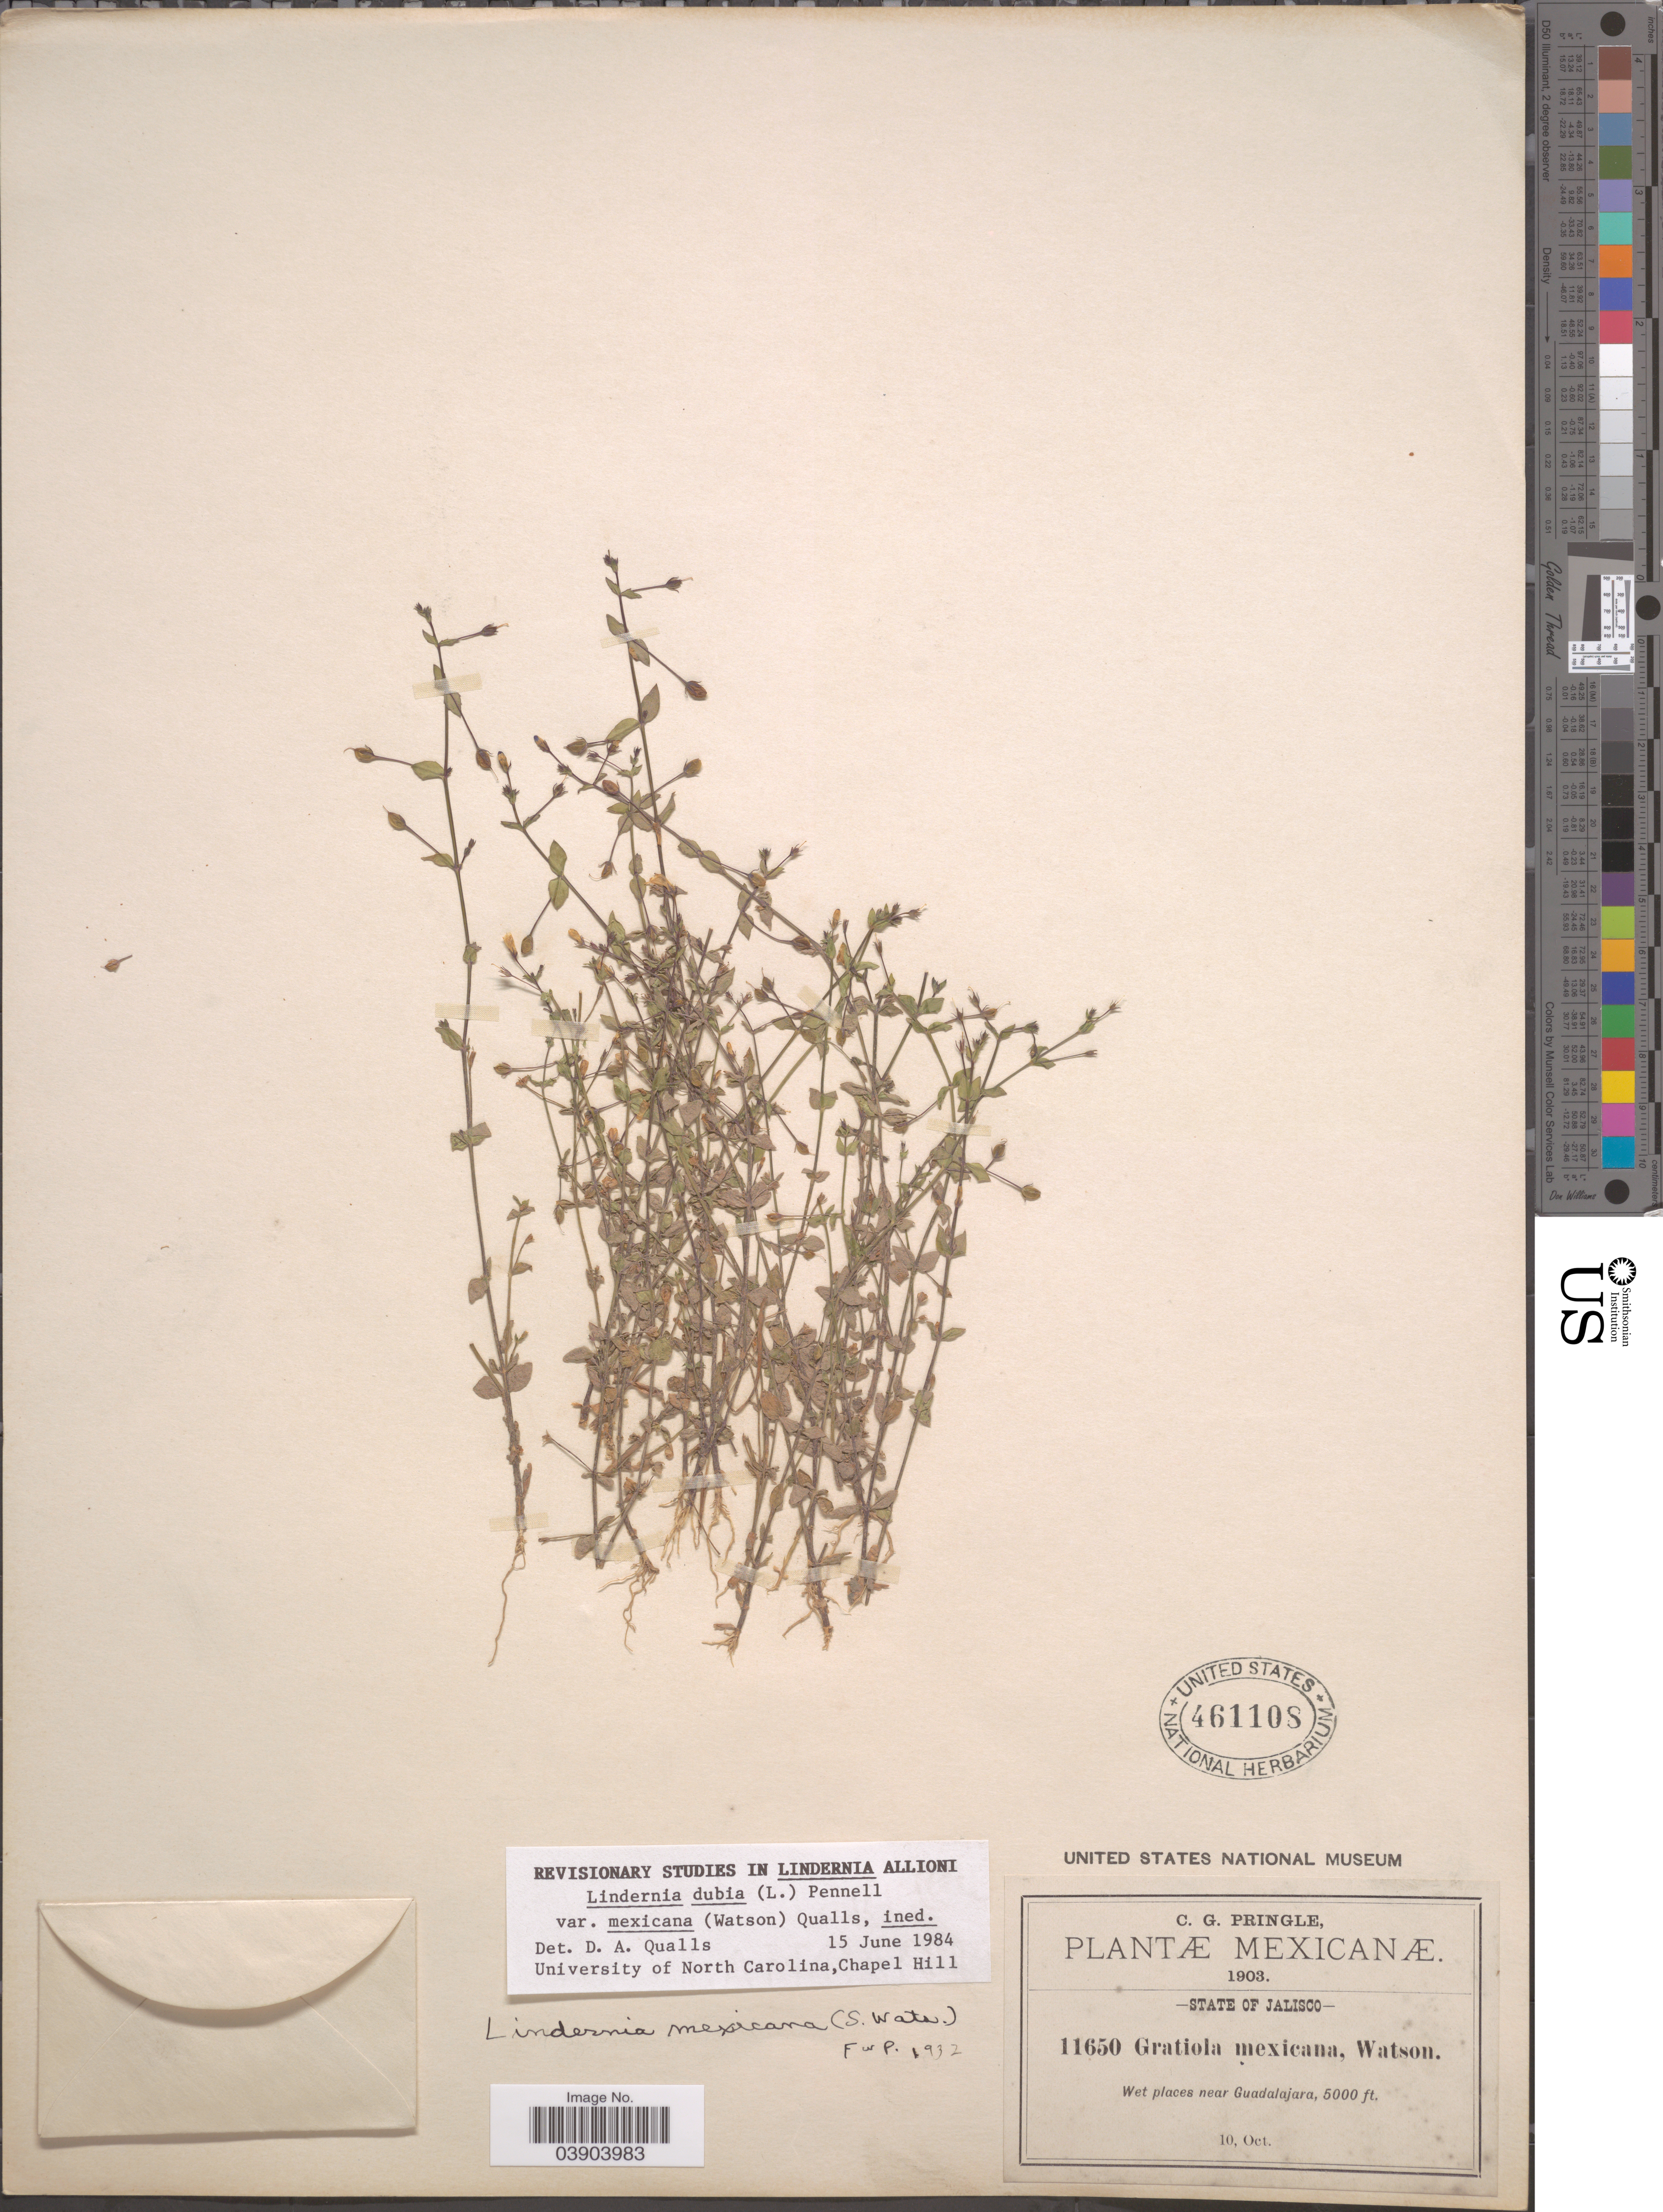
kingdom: Plantae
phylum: Tracheophyta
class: Magnoliopsida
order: Lamiales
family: Linderniaceae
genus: Lindernia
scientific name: Lindernia dubia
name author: (L.) Pennell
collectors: C. G. Pringle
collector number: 11650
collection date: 1903-10-10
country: Mexico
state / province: Jalisco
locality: Near Guadalajara.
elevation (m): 1524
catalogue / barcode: US 461108